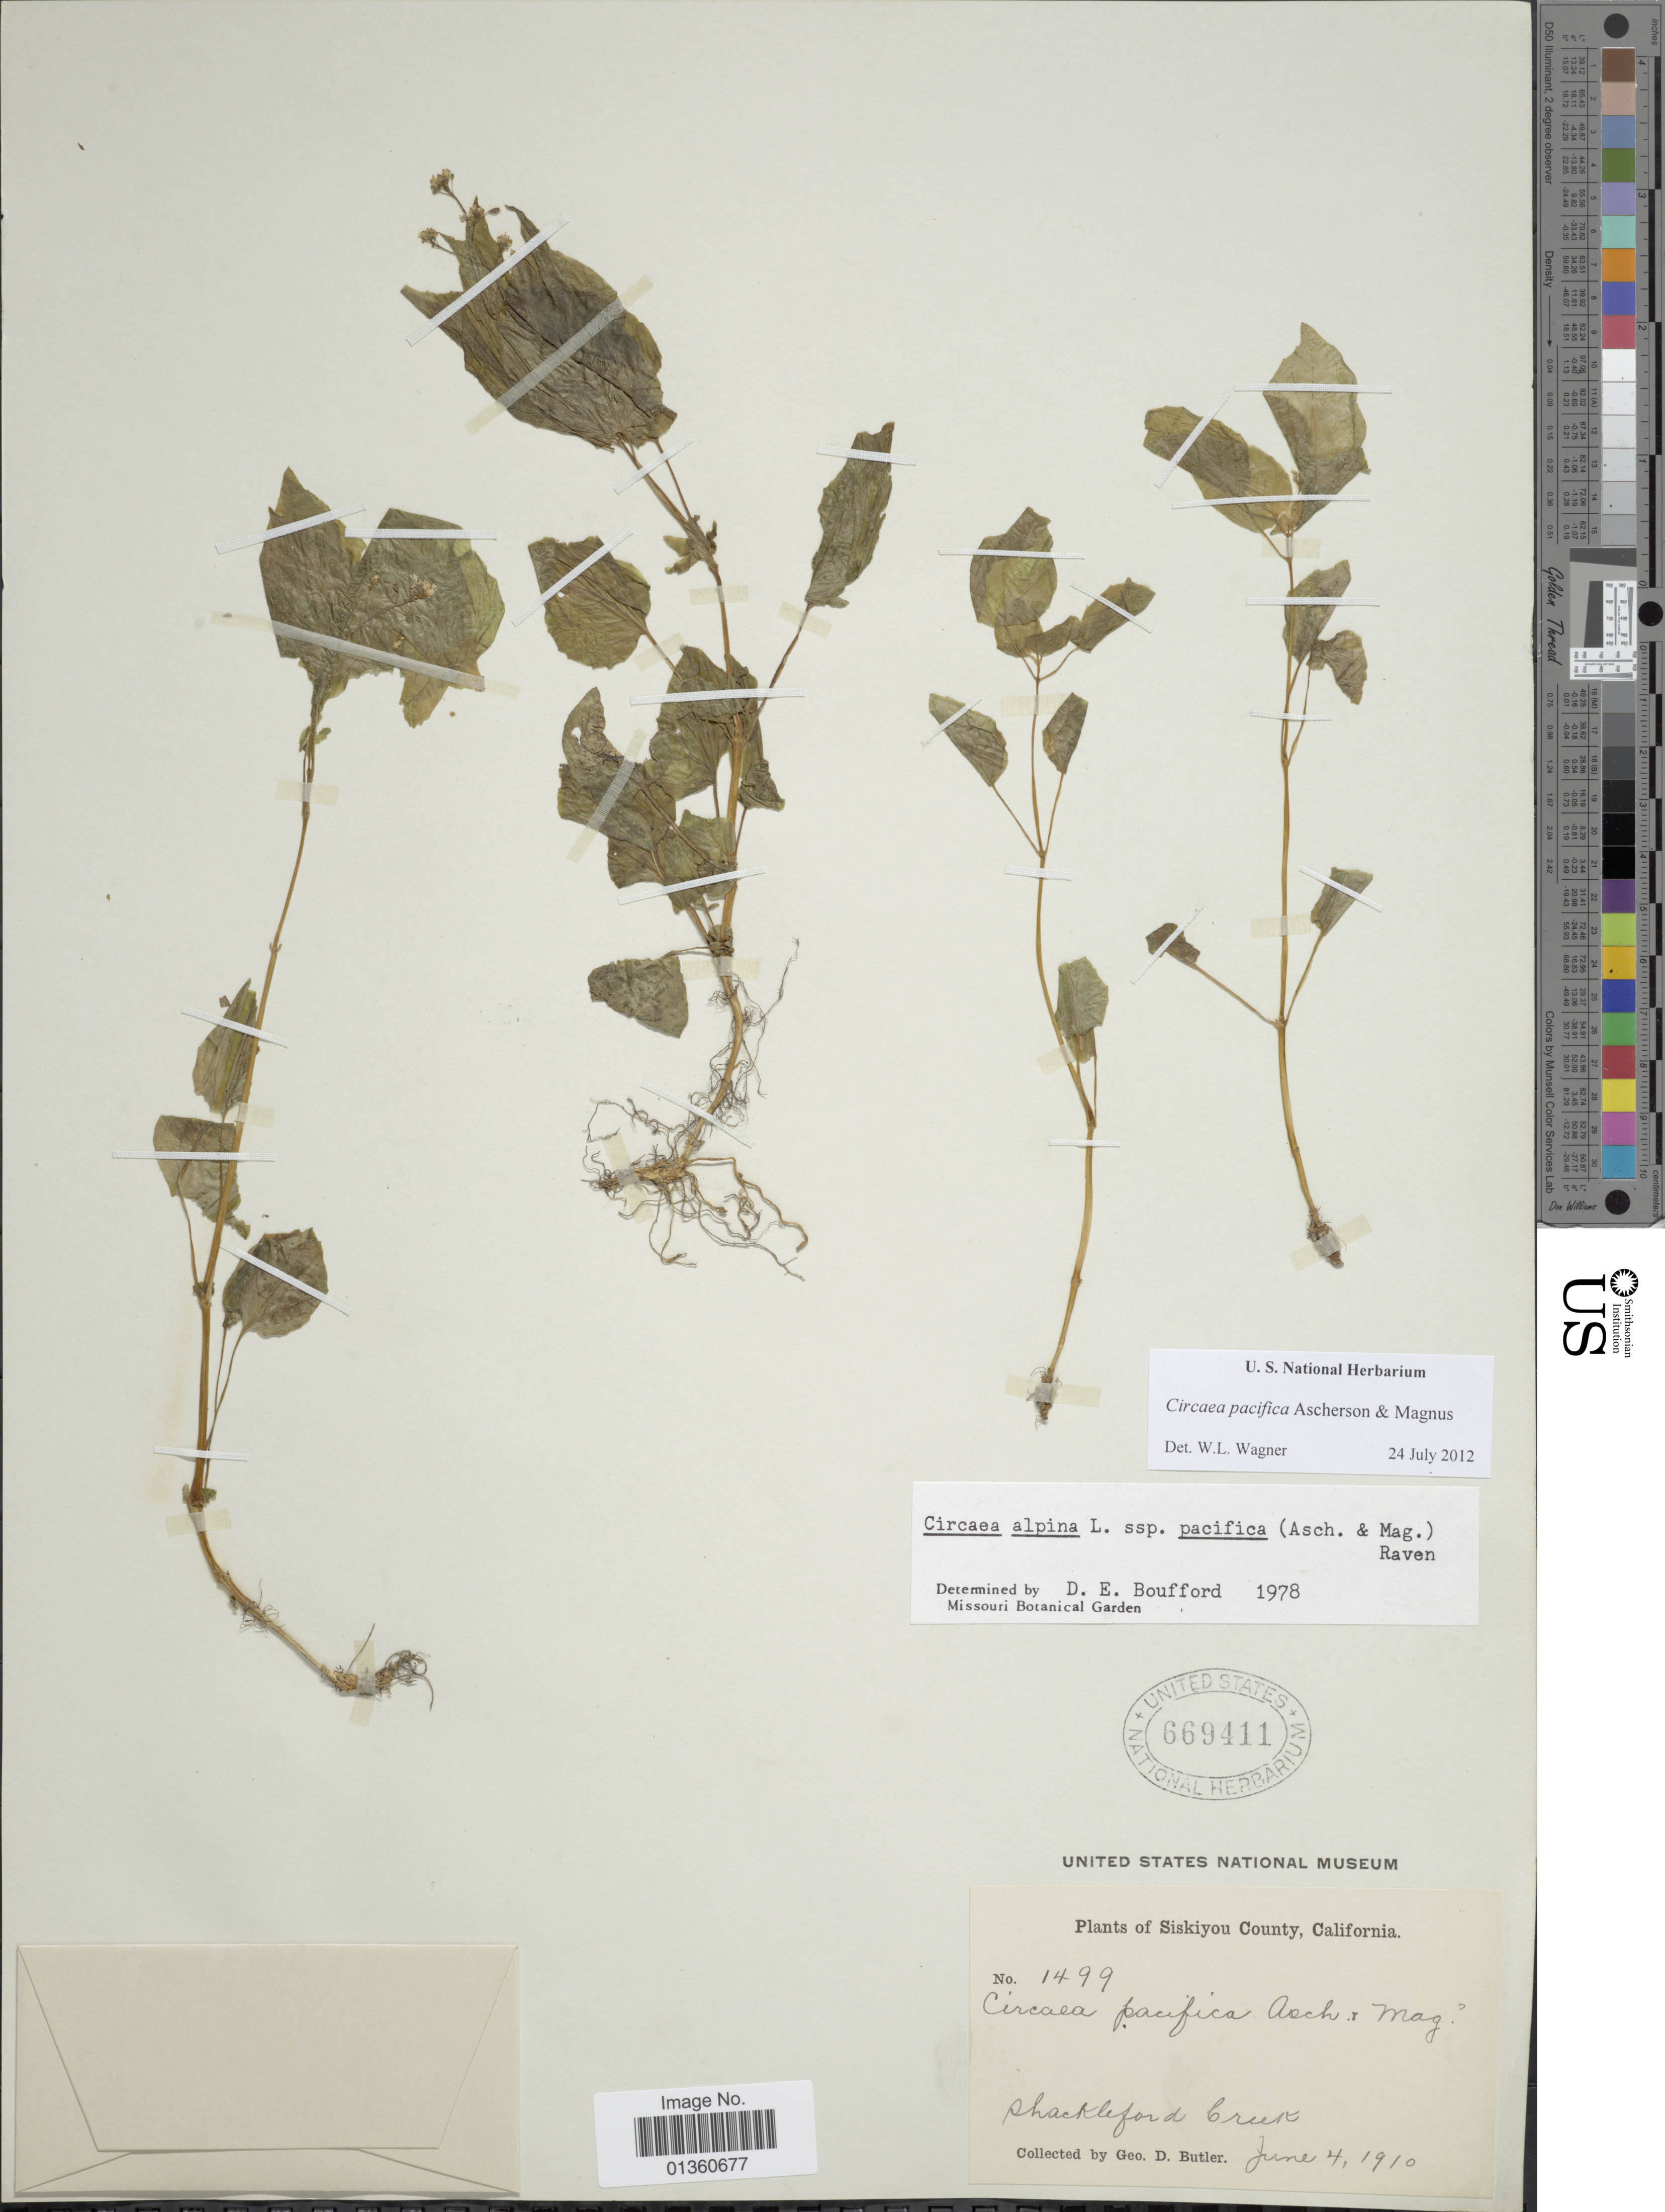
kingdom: Plantae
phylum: Tracheophyta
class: Magnoliopsida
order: Myrtales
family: Onagraceae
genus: Circaea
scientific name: Circaea pacifica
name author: Asch. & Magnus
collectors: G. D. Butler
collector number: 1499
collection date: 1910-06-04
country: United States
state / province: California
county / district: Siskiyou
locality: Siskiyou County. Phackleford Creek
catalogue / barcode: US 669411